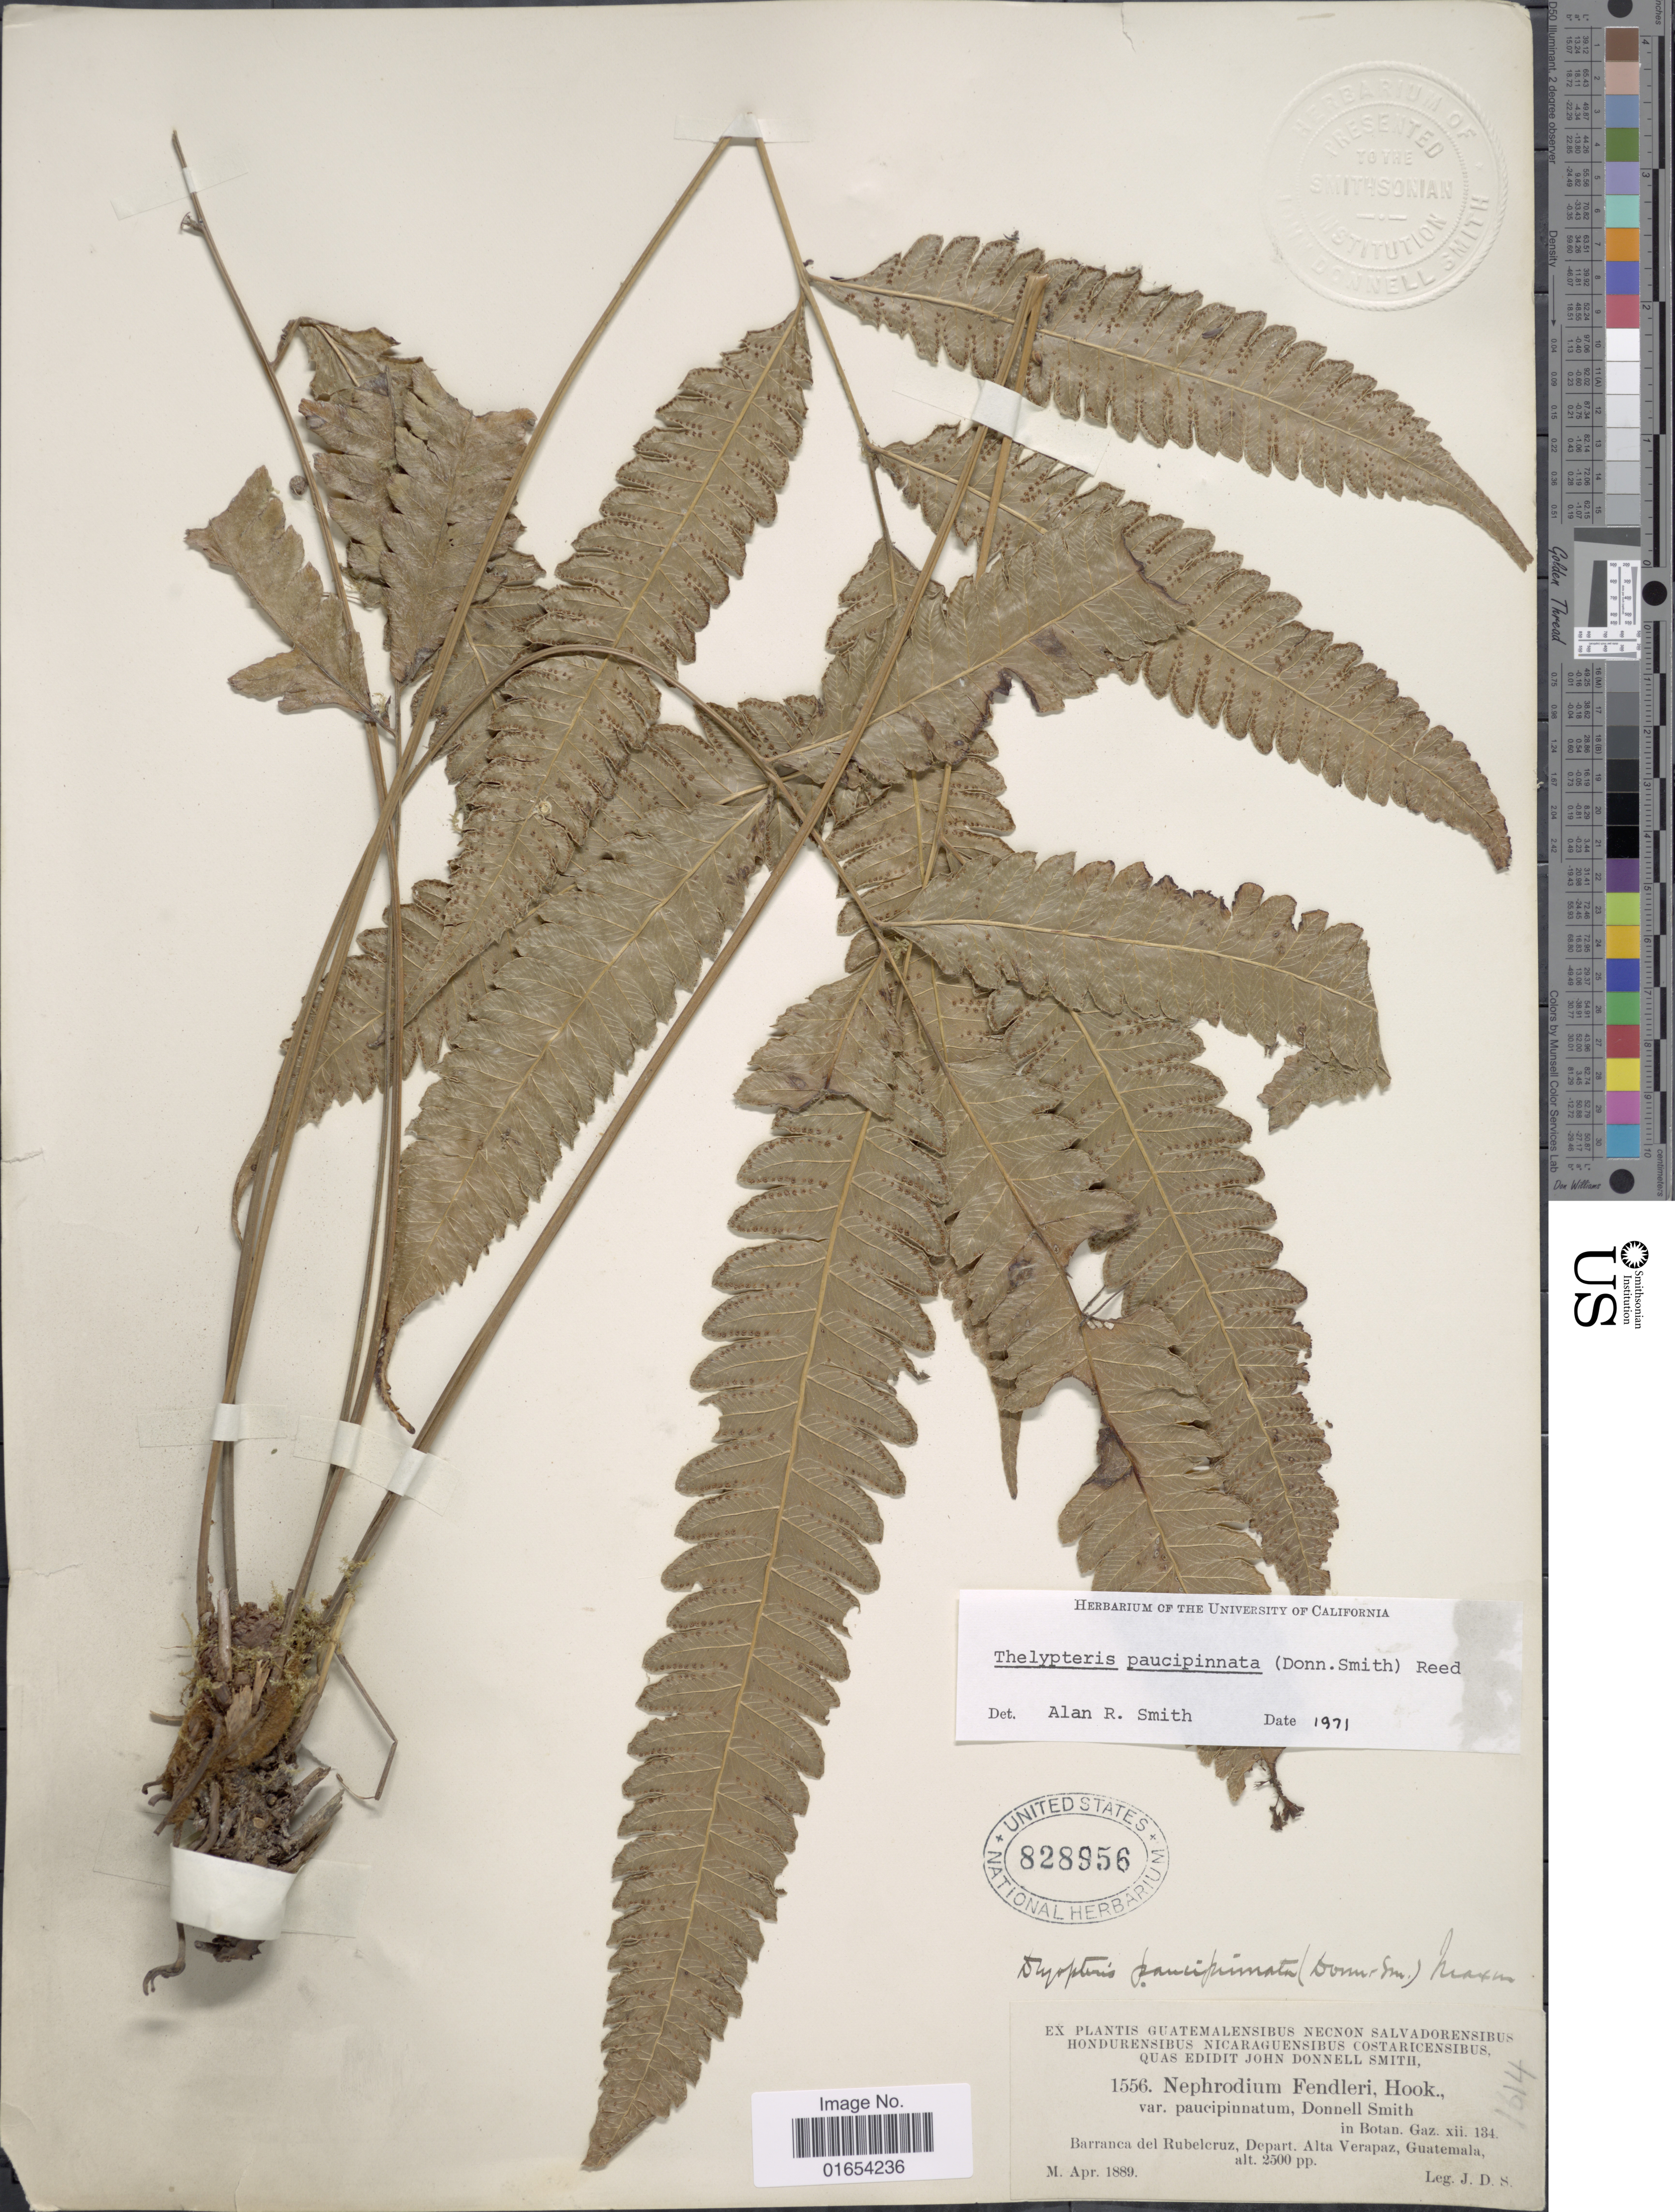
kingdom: Plantae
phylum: Tracheophyta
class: Polypodiopsida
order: Polypodiales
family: Thelypteridaceae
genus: Goniopteris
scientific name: Goniopteris paucipinnata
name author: (Donn. Sm.) Salino & T.E. Almeida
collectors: J. Donnell Smith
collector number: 1556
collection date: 1889-04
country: Guatemala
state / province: Alta Verapaz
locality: Barranca del Rubelcruz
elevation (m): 762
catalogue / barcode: US 828956